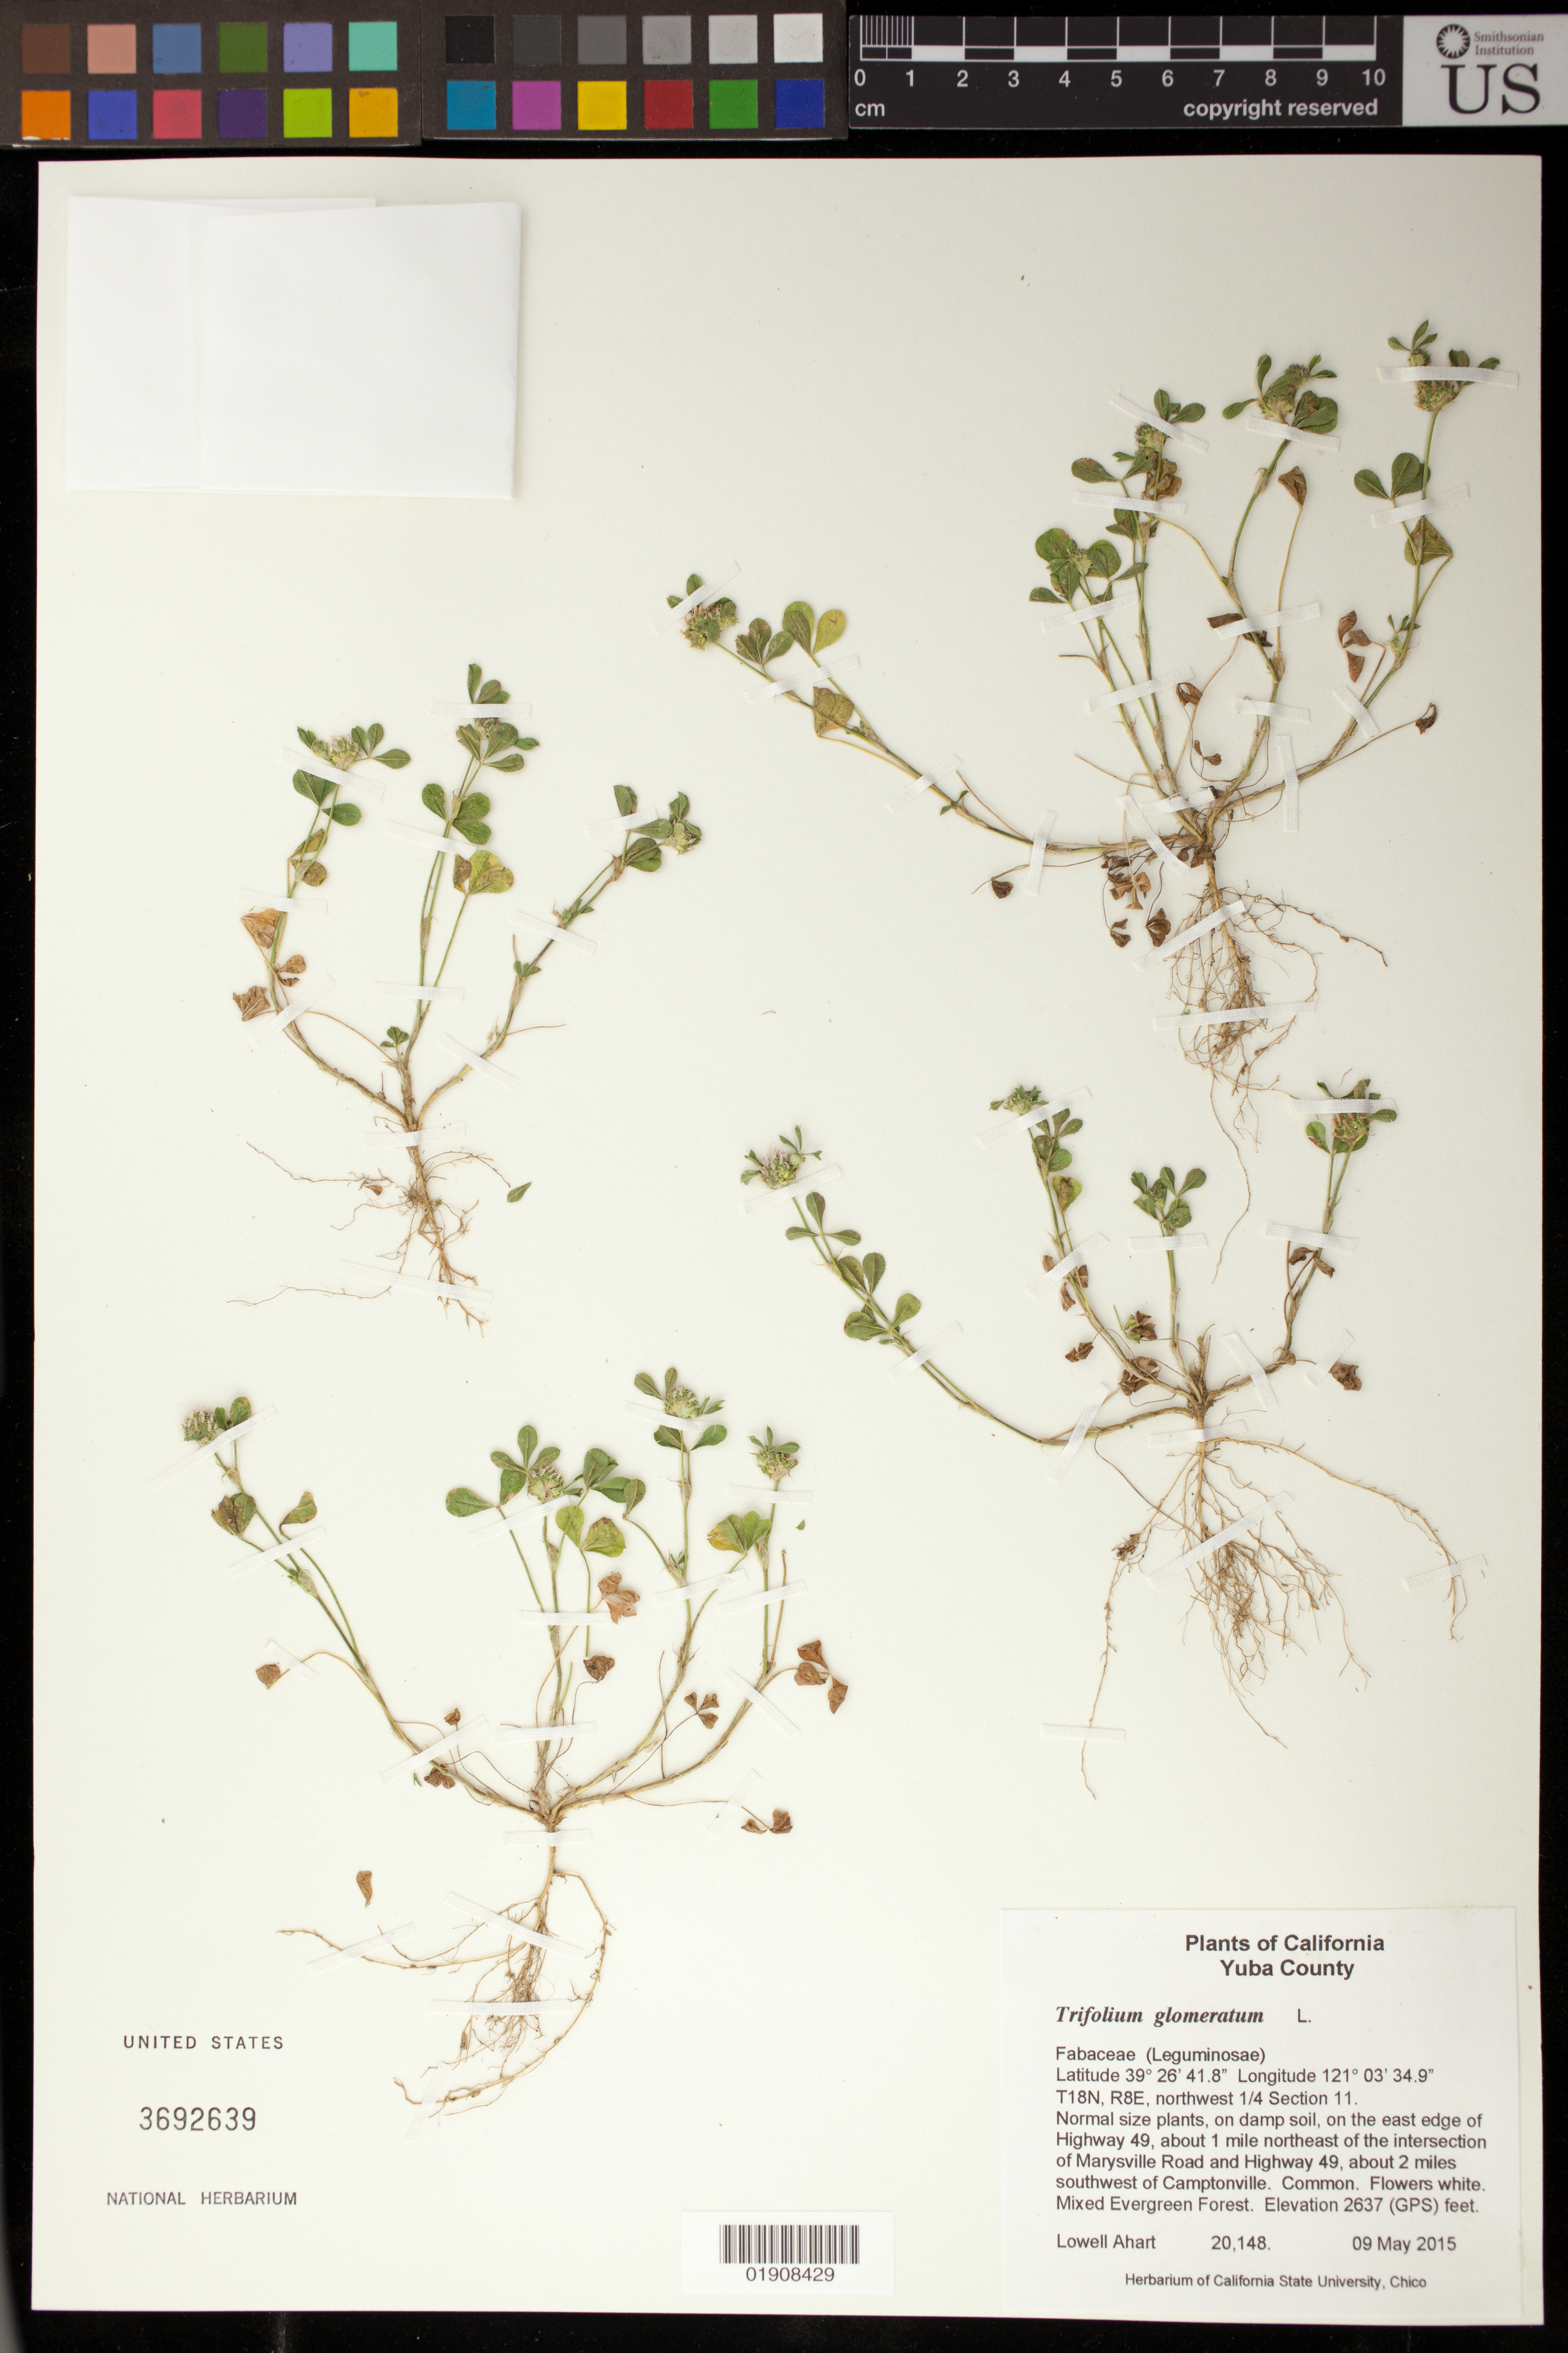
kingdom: Plantae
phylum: Tracheophyta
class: Magnoliopsida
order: Fabales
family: Fabaceae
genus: Trifolium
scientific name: Trifolium glomeratum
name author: L.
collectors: L. Ahart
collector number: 20148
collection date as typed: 09 May 2015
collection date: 2015-05-09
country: United States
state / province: California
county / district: Yuba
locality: On the east edge of Highway 49, about 1 mile northeast of the intersection of Marysville Road and Highway 49, about 2 miles southwest of Camptonville.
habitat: Mixed evergreen forest.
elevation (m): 804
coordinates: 39 26 41.8 N, 121 03 34.9 W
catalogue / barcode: US 3692639